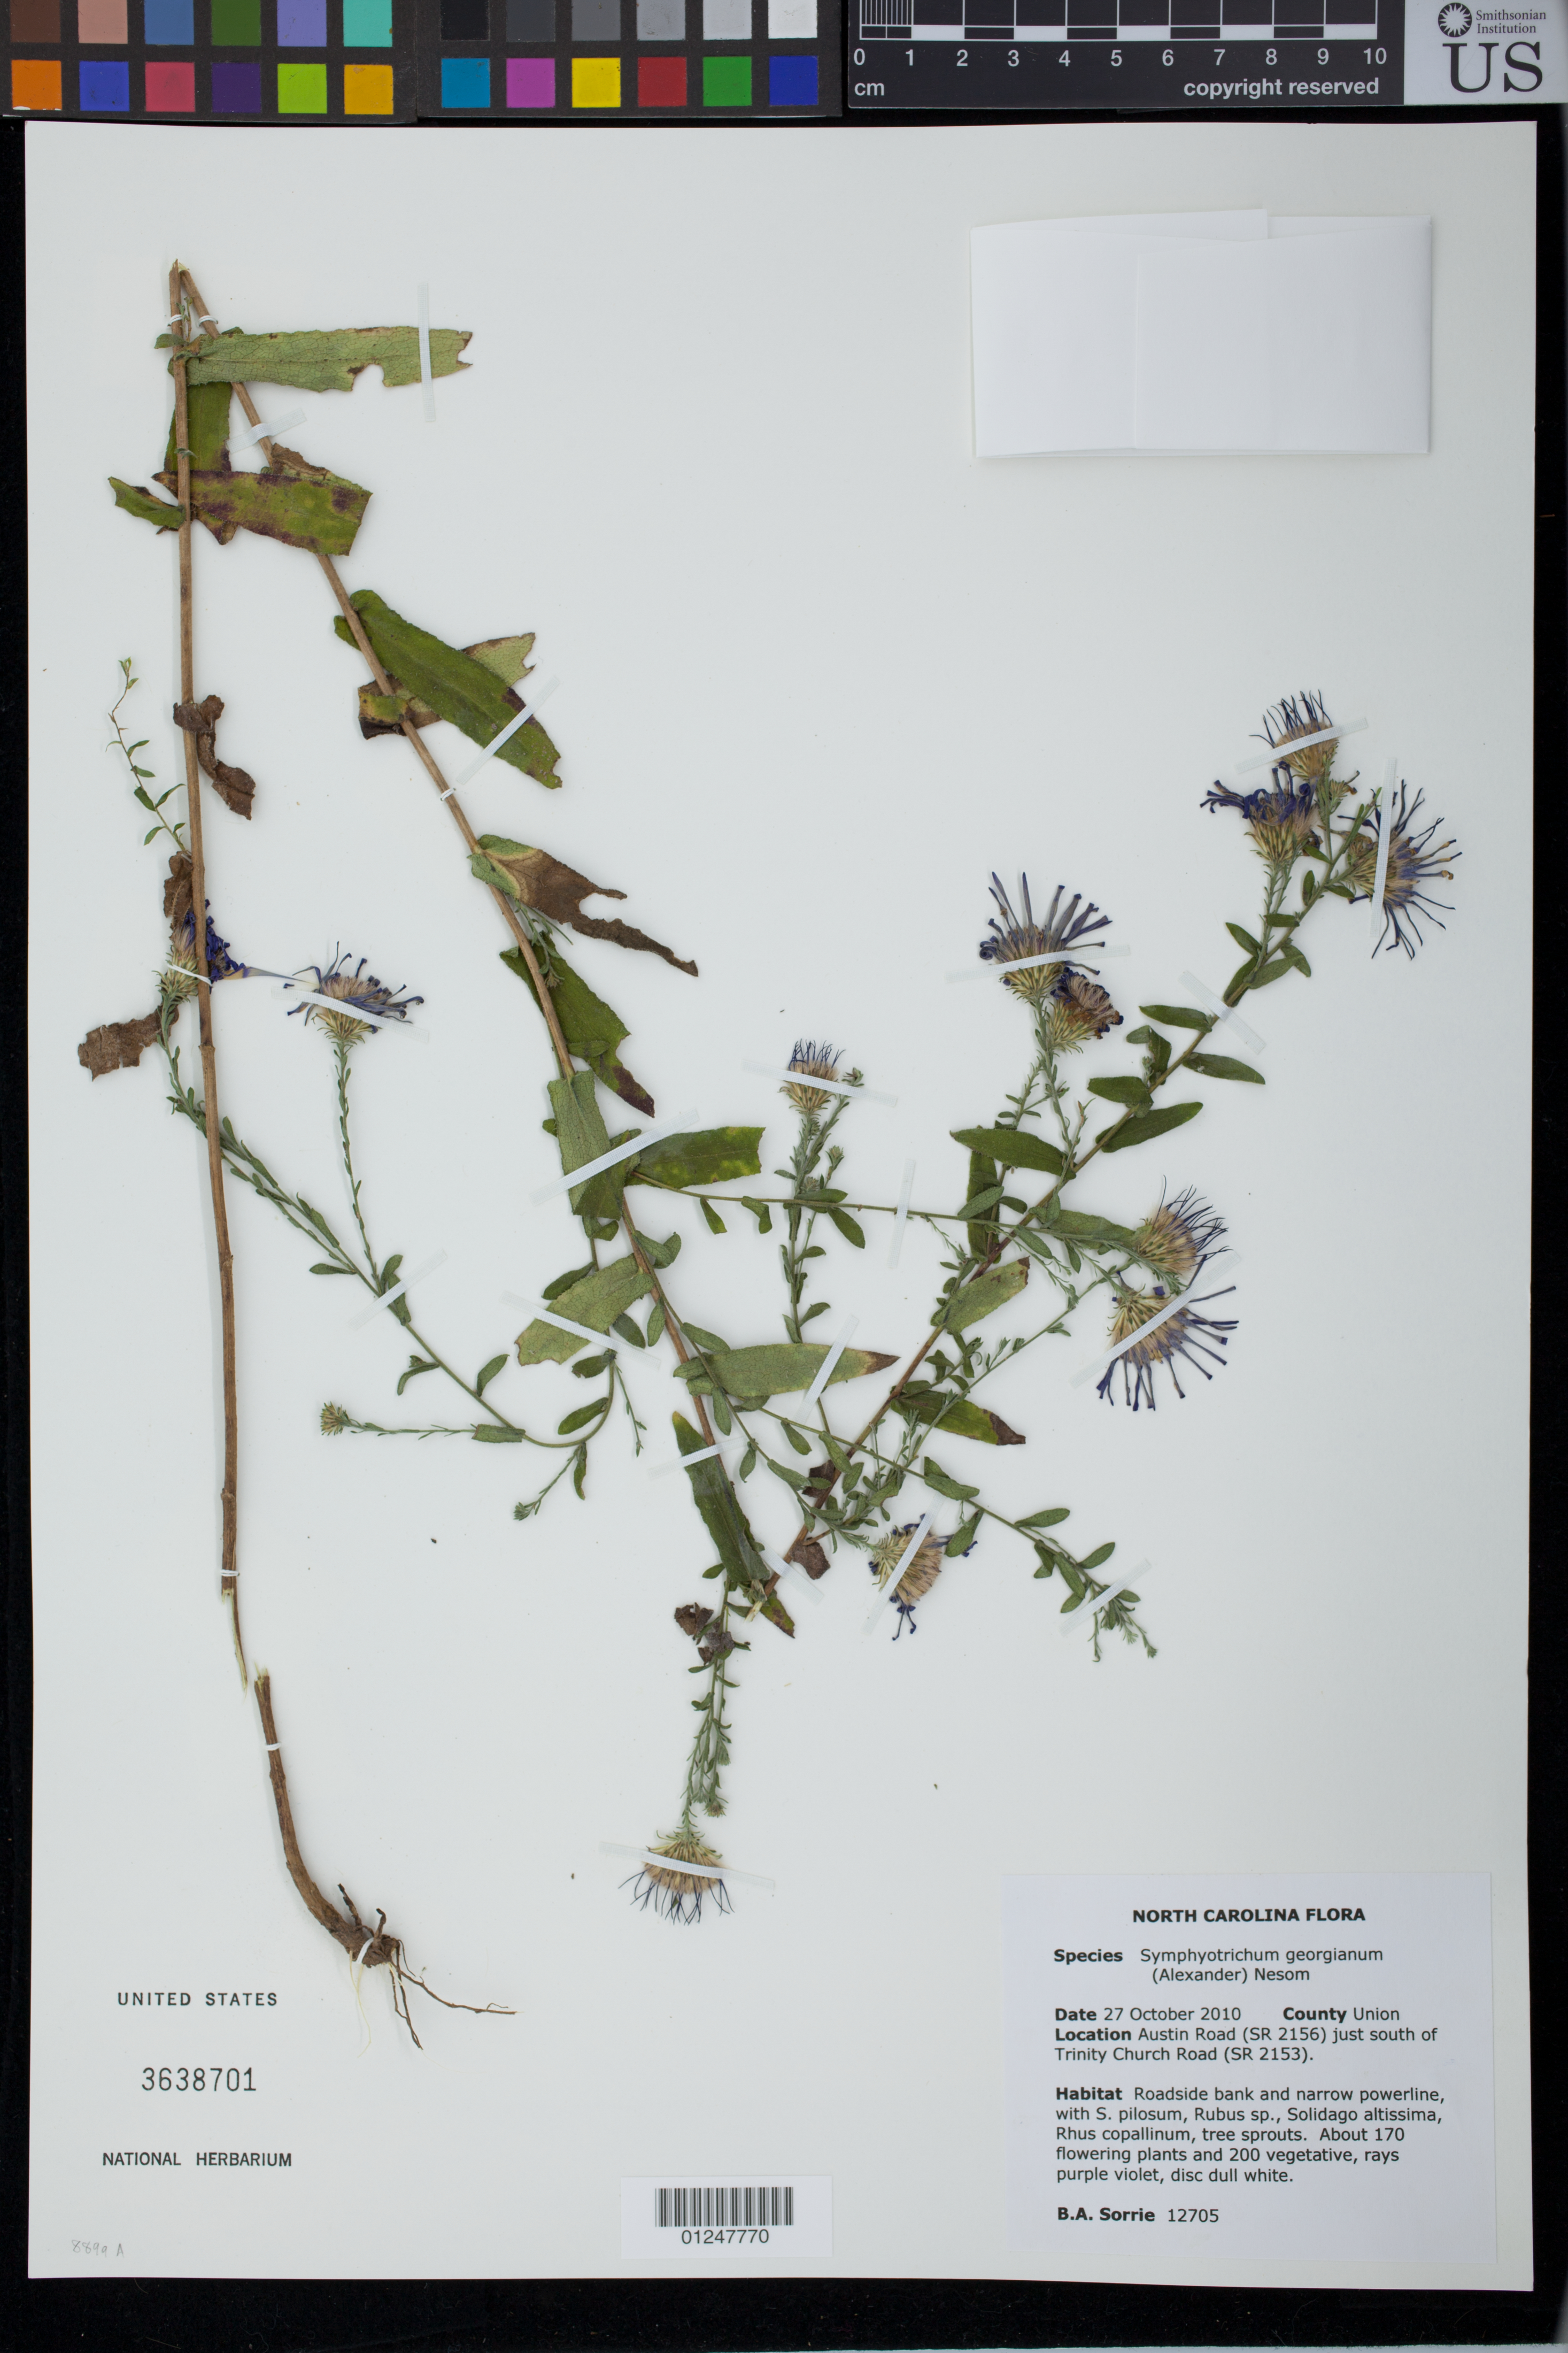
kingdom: Plantae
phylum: Tracheophyta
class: Magnoliopsida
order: Asterales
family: Asteraceae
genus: Symphyotrichum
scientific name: Symphyotrichum georgianum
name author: (Alexander) G.L. Nesom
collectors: B. Sorrie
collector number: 12705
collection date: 2010-10-27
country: United States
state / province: North Carolina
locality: Union Co., Austin Road (SR 2156) just S of Trinity Church Rd (SR 2153).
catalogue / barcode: US 3638701